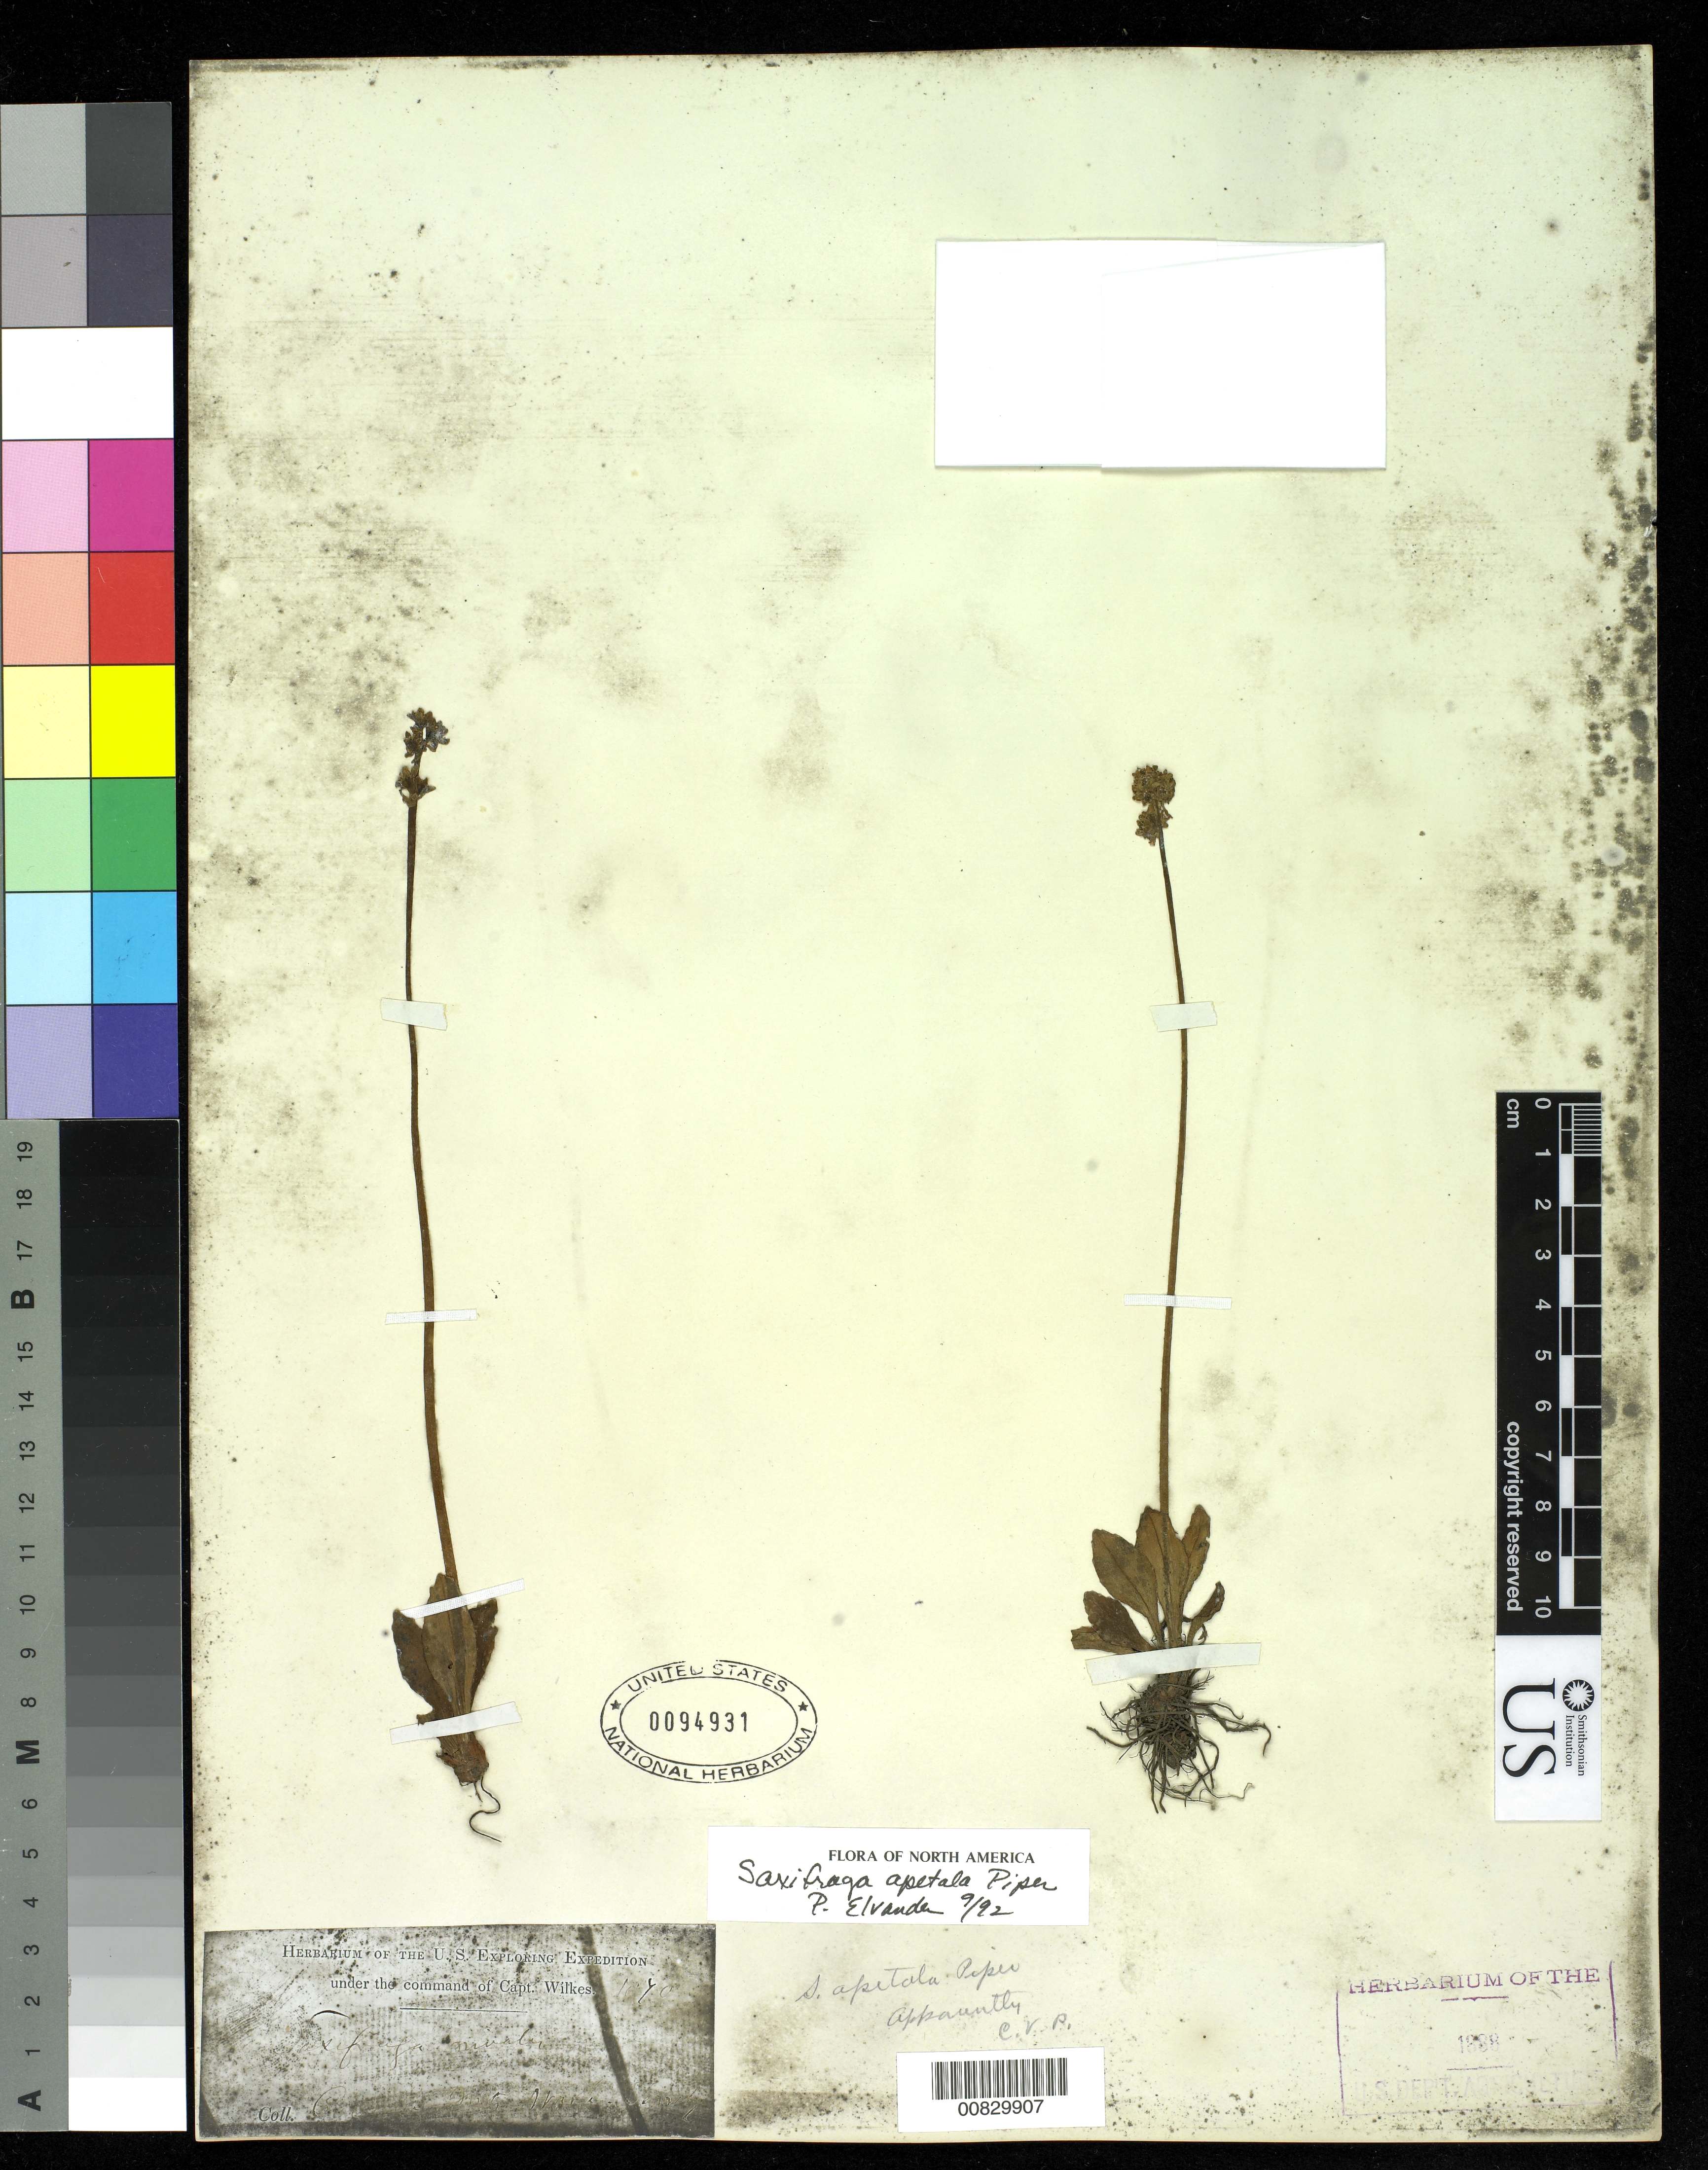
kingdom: Plantae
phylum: Tracheophyta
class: Magnoliopsida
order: Saxifragales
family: Saxifragaceae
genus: Micranthes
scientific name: Micranthes apetala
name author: (Piper) Small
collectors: Wilkes Explor. Exped.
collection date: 1838/1842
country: United States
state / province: Washington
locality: Cascade Mts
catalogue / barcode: US 94931